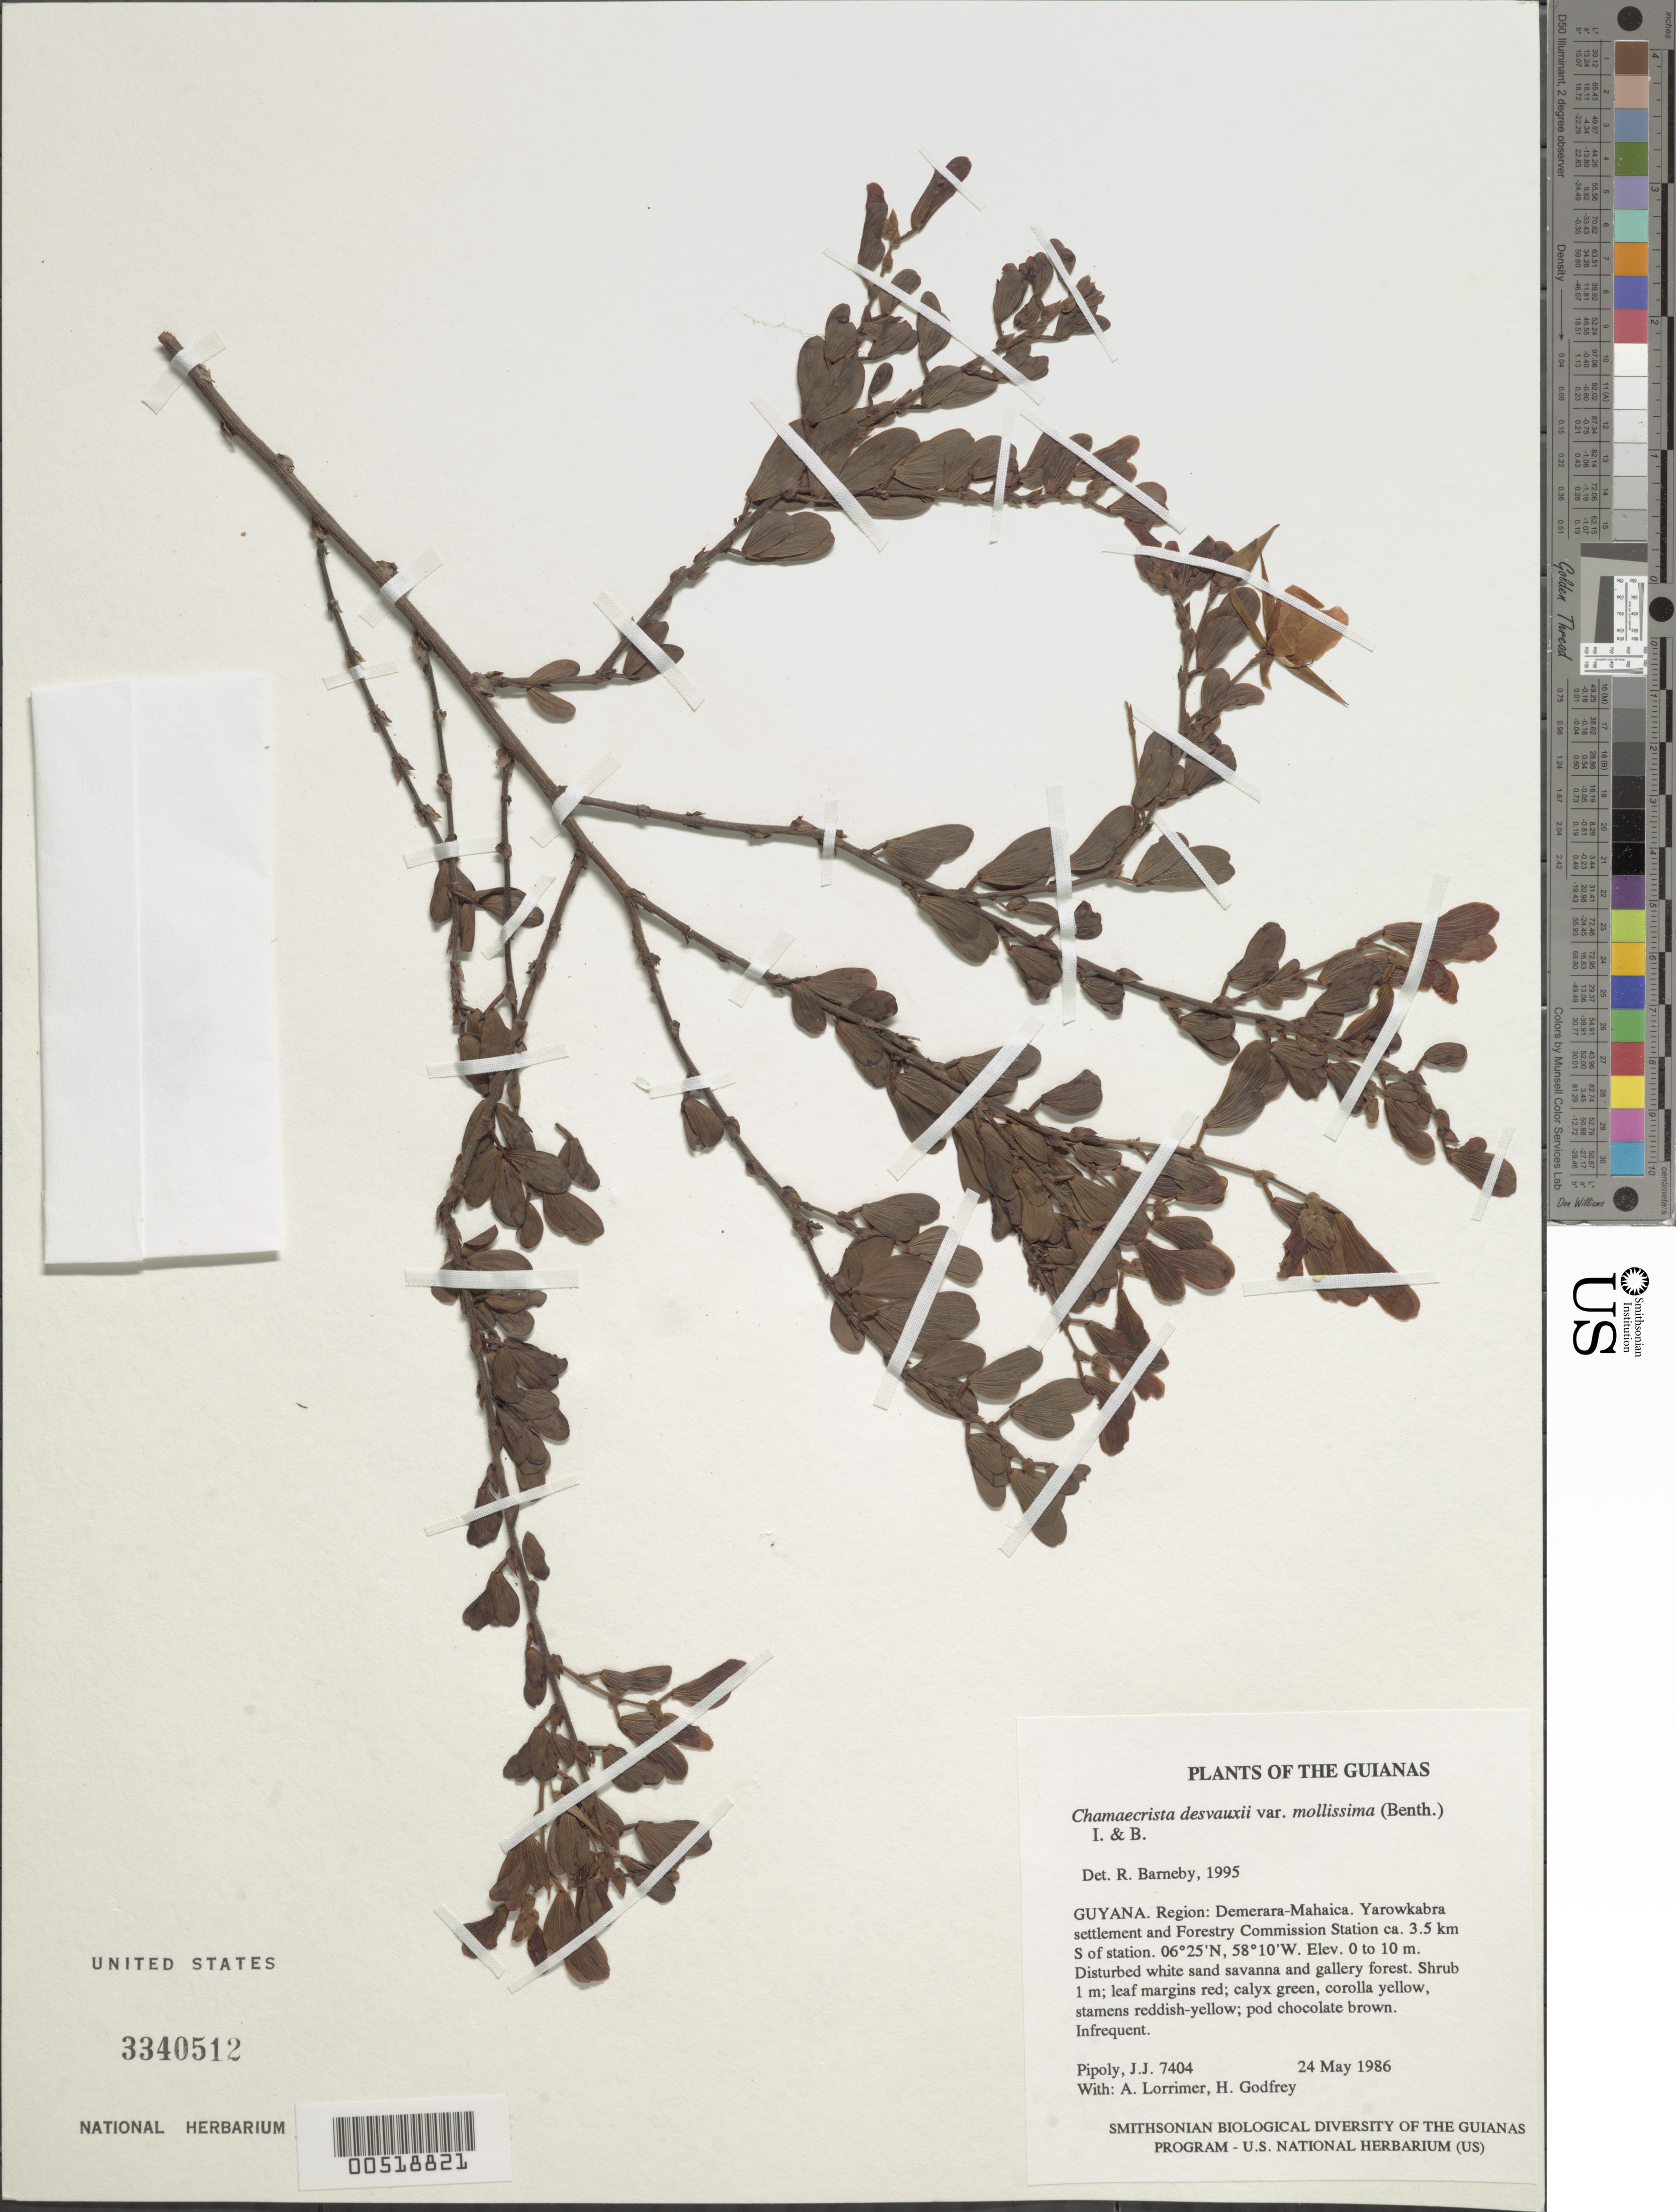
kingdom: Plantae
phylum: Tracheophyta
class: Magnoliopsida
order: Fabales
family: Fabaceae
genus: Chamaecrista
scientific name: Chamaecrista desvauxii var. mollissima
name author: (Benth.) H.S. Irwin & Barneby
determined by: Barneby, Rupert C., (NY)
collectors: J. J. Pipoly, A. Lorrimer & H. Godfrey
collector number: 7404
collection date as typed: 24 May 1986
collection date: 1986-05-24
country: Guyana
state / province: Demerara-Mahaica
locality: Yarowkabra settlement and Forestry Commission Station ca. 3.5 km S of station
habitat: Disturbed white sand savanna and gallery forest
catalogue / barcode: US 3340512